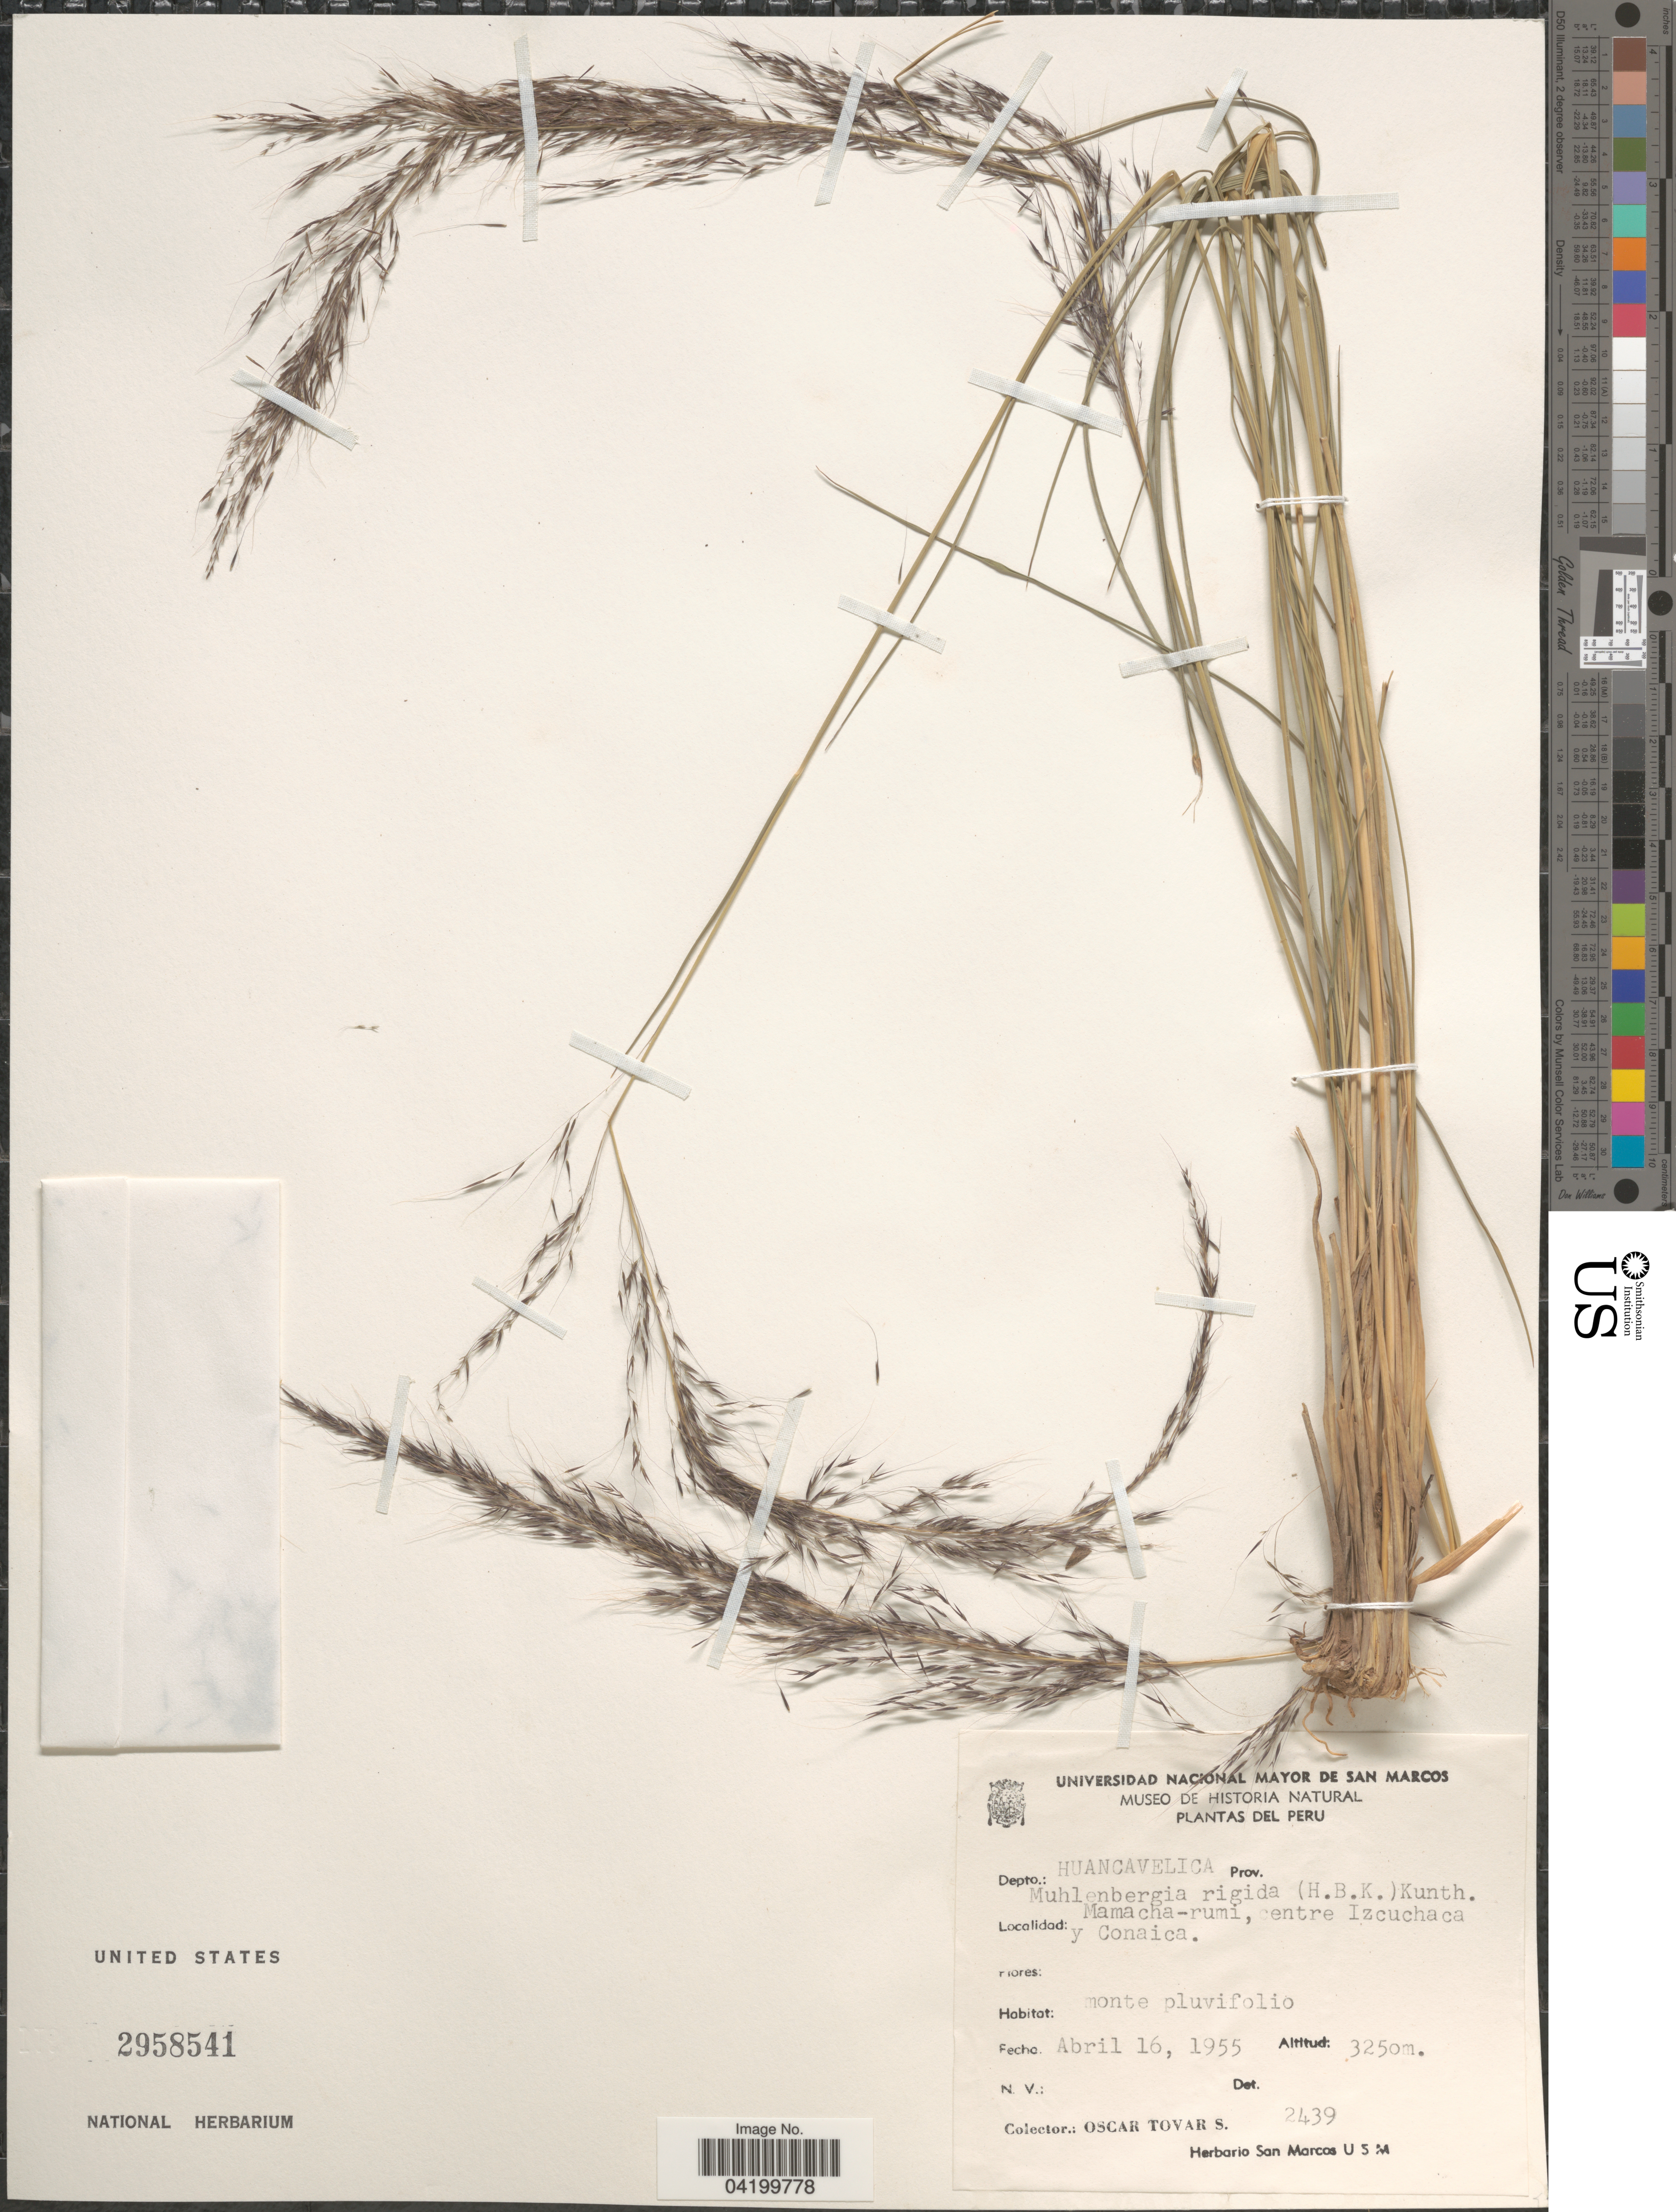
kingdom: Plantae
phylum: Tracheophyta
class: Liliopsida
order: Poales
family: Poaceae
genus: Muhlenbergia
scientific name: Muhlenbergia rigida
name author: (Kunth) Kunth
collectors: Ó. Tovar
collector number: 2439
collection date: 1955-04-16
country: Peru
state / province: Huancavelica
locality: Depto.: Huancavelica. Mamacha-rumi, entre Izcuchaca y Conaica.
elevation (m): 3250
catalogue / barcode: US 2958541